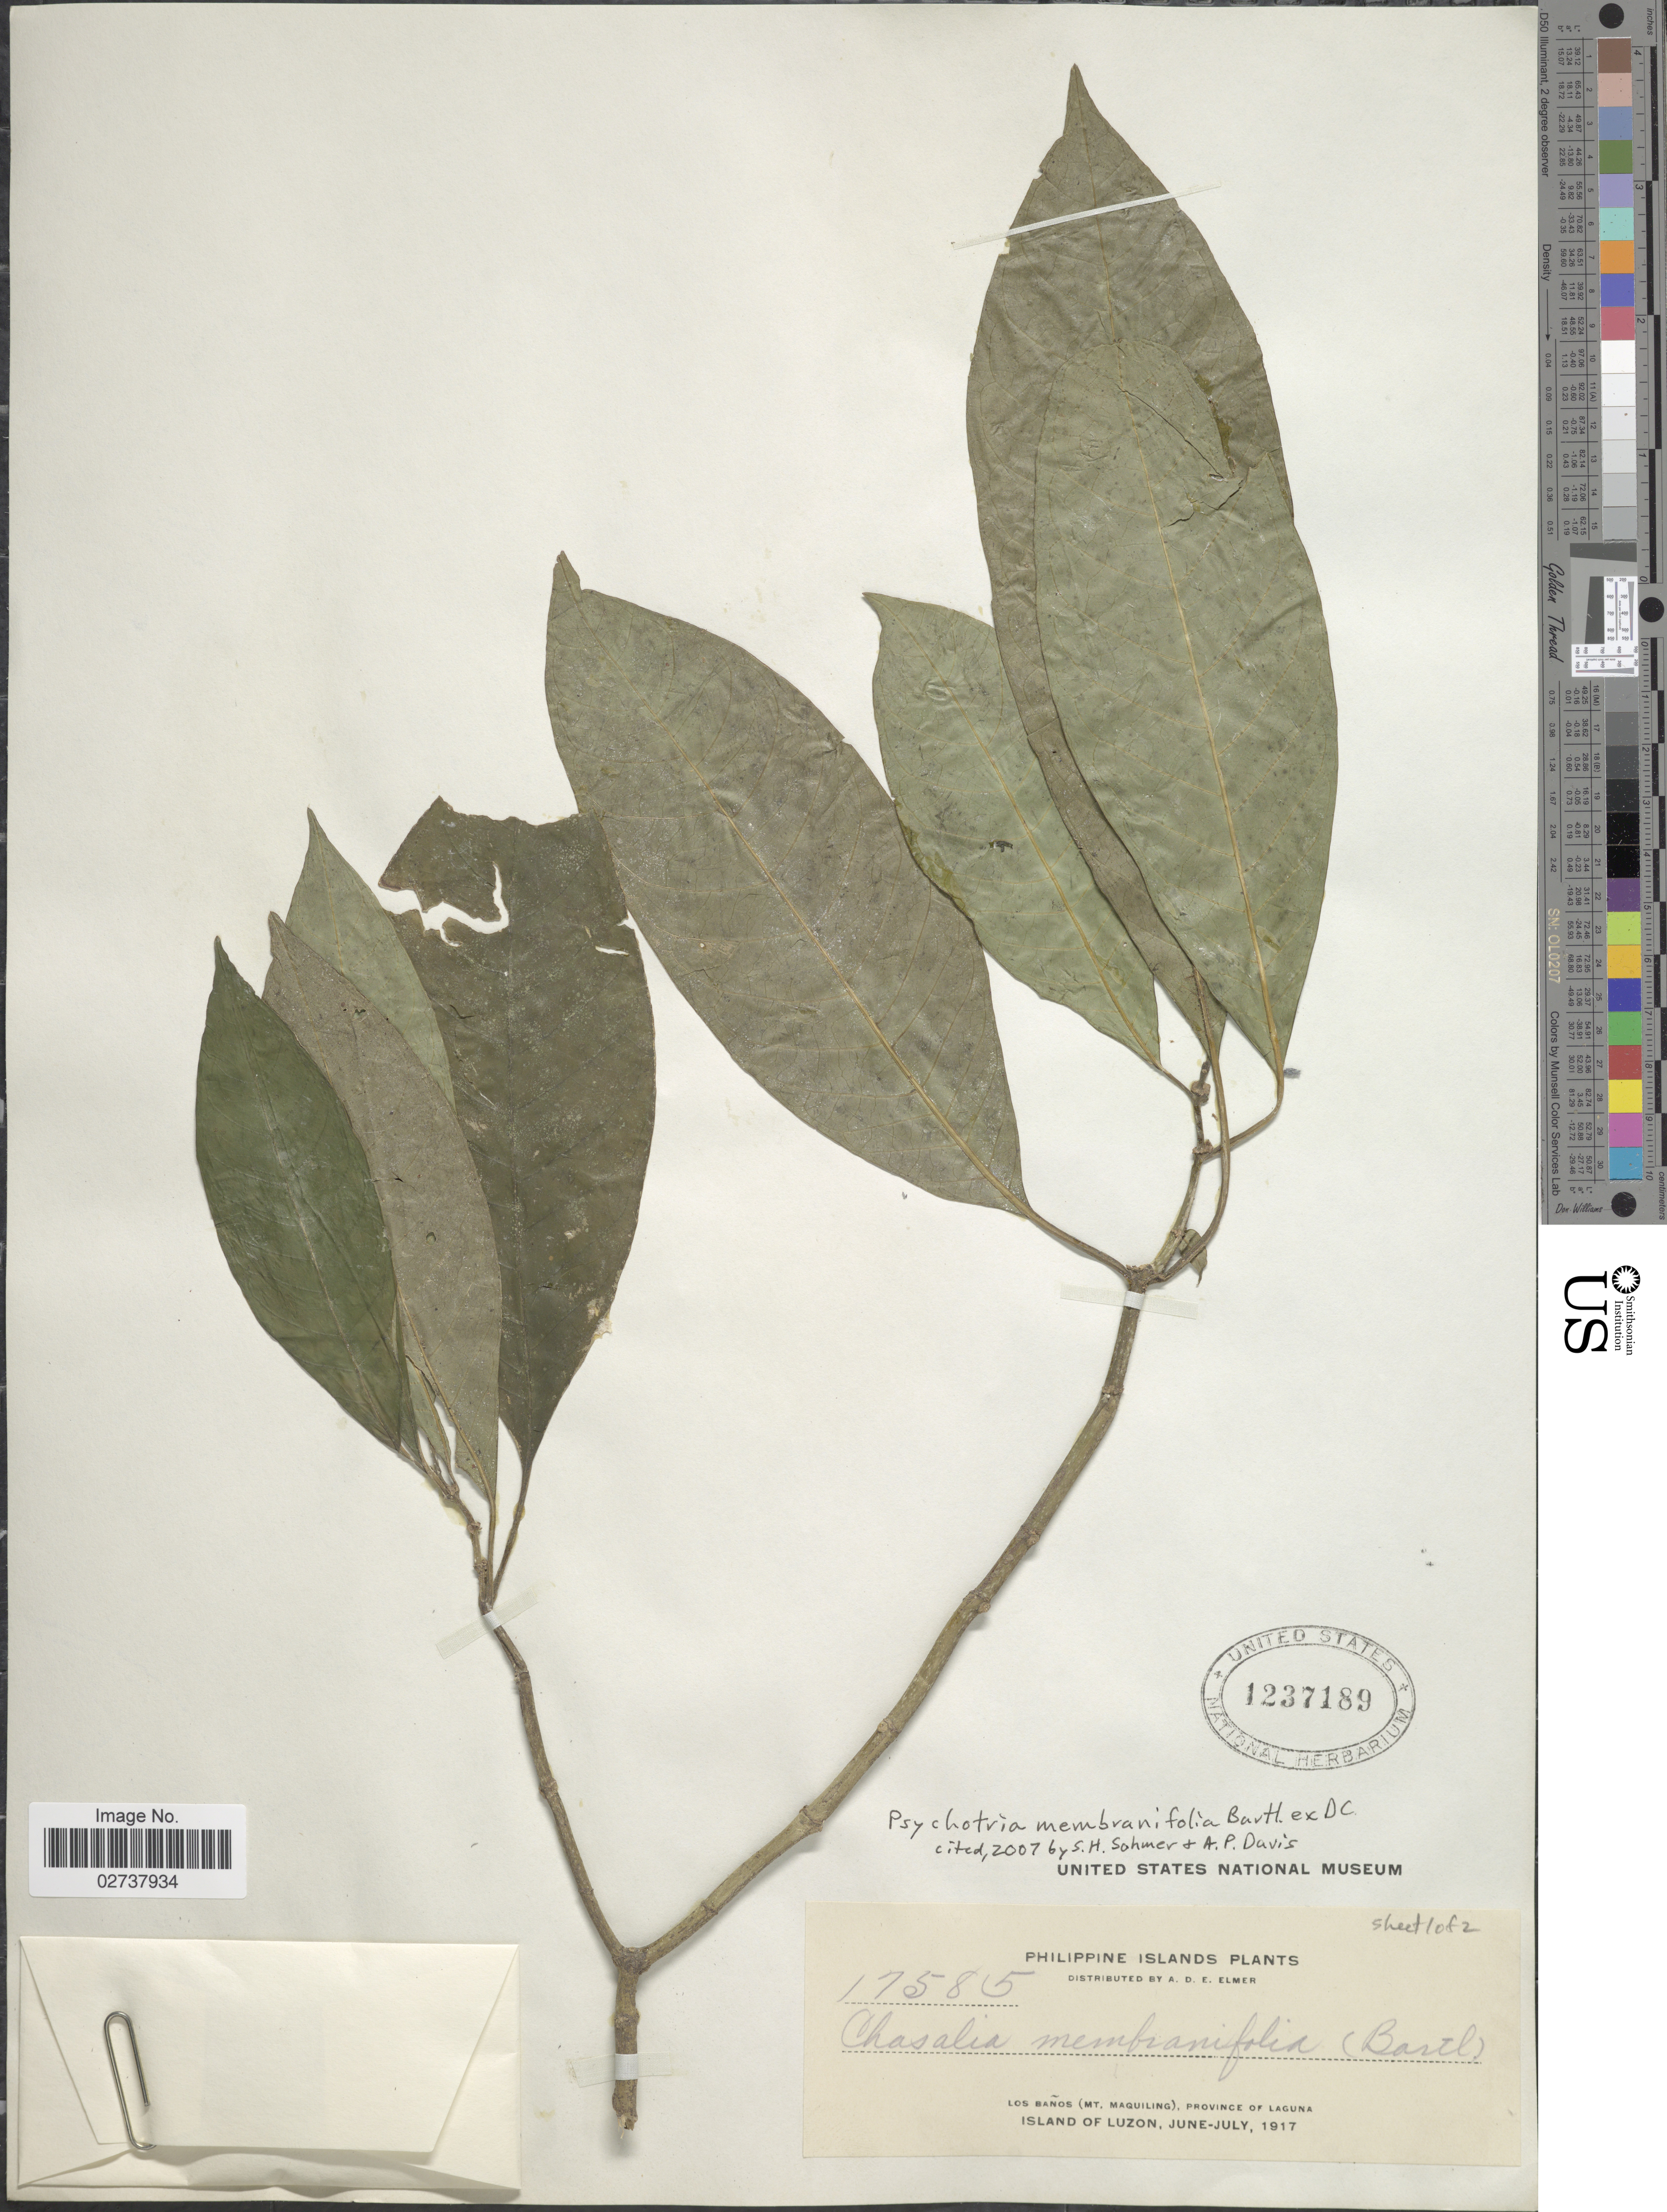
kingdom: Plantae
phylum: Tracheophyta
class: Magnoliopsida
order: Gentianales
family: Rubiaceae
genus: Psychotria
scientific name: Psychotria membranifolia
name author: Bartl. ex A. DC.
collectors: A. D. E. Elmer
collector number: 17585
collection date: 1917-06/1917-07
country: Philippines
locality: Los Banos (Mt. Maquiling), Province of Laguna, Island of Luzon.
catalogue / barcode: US 1237189